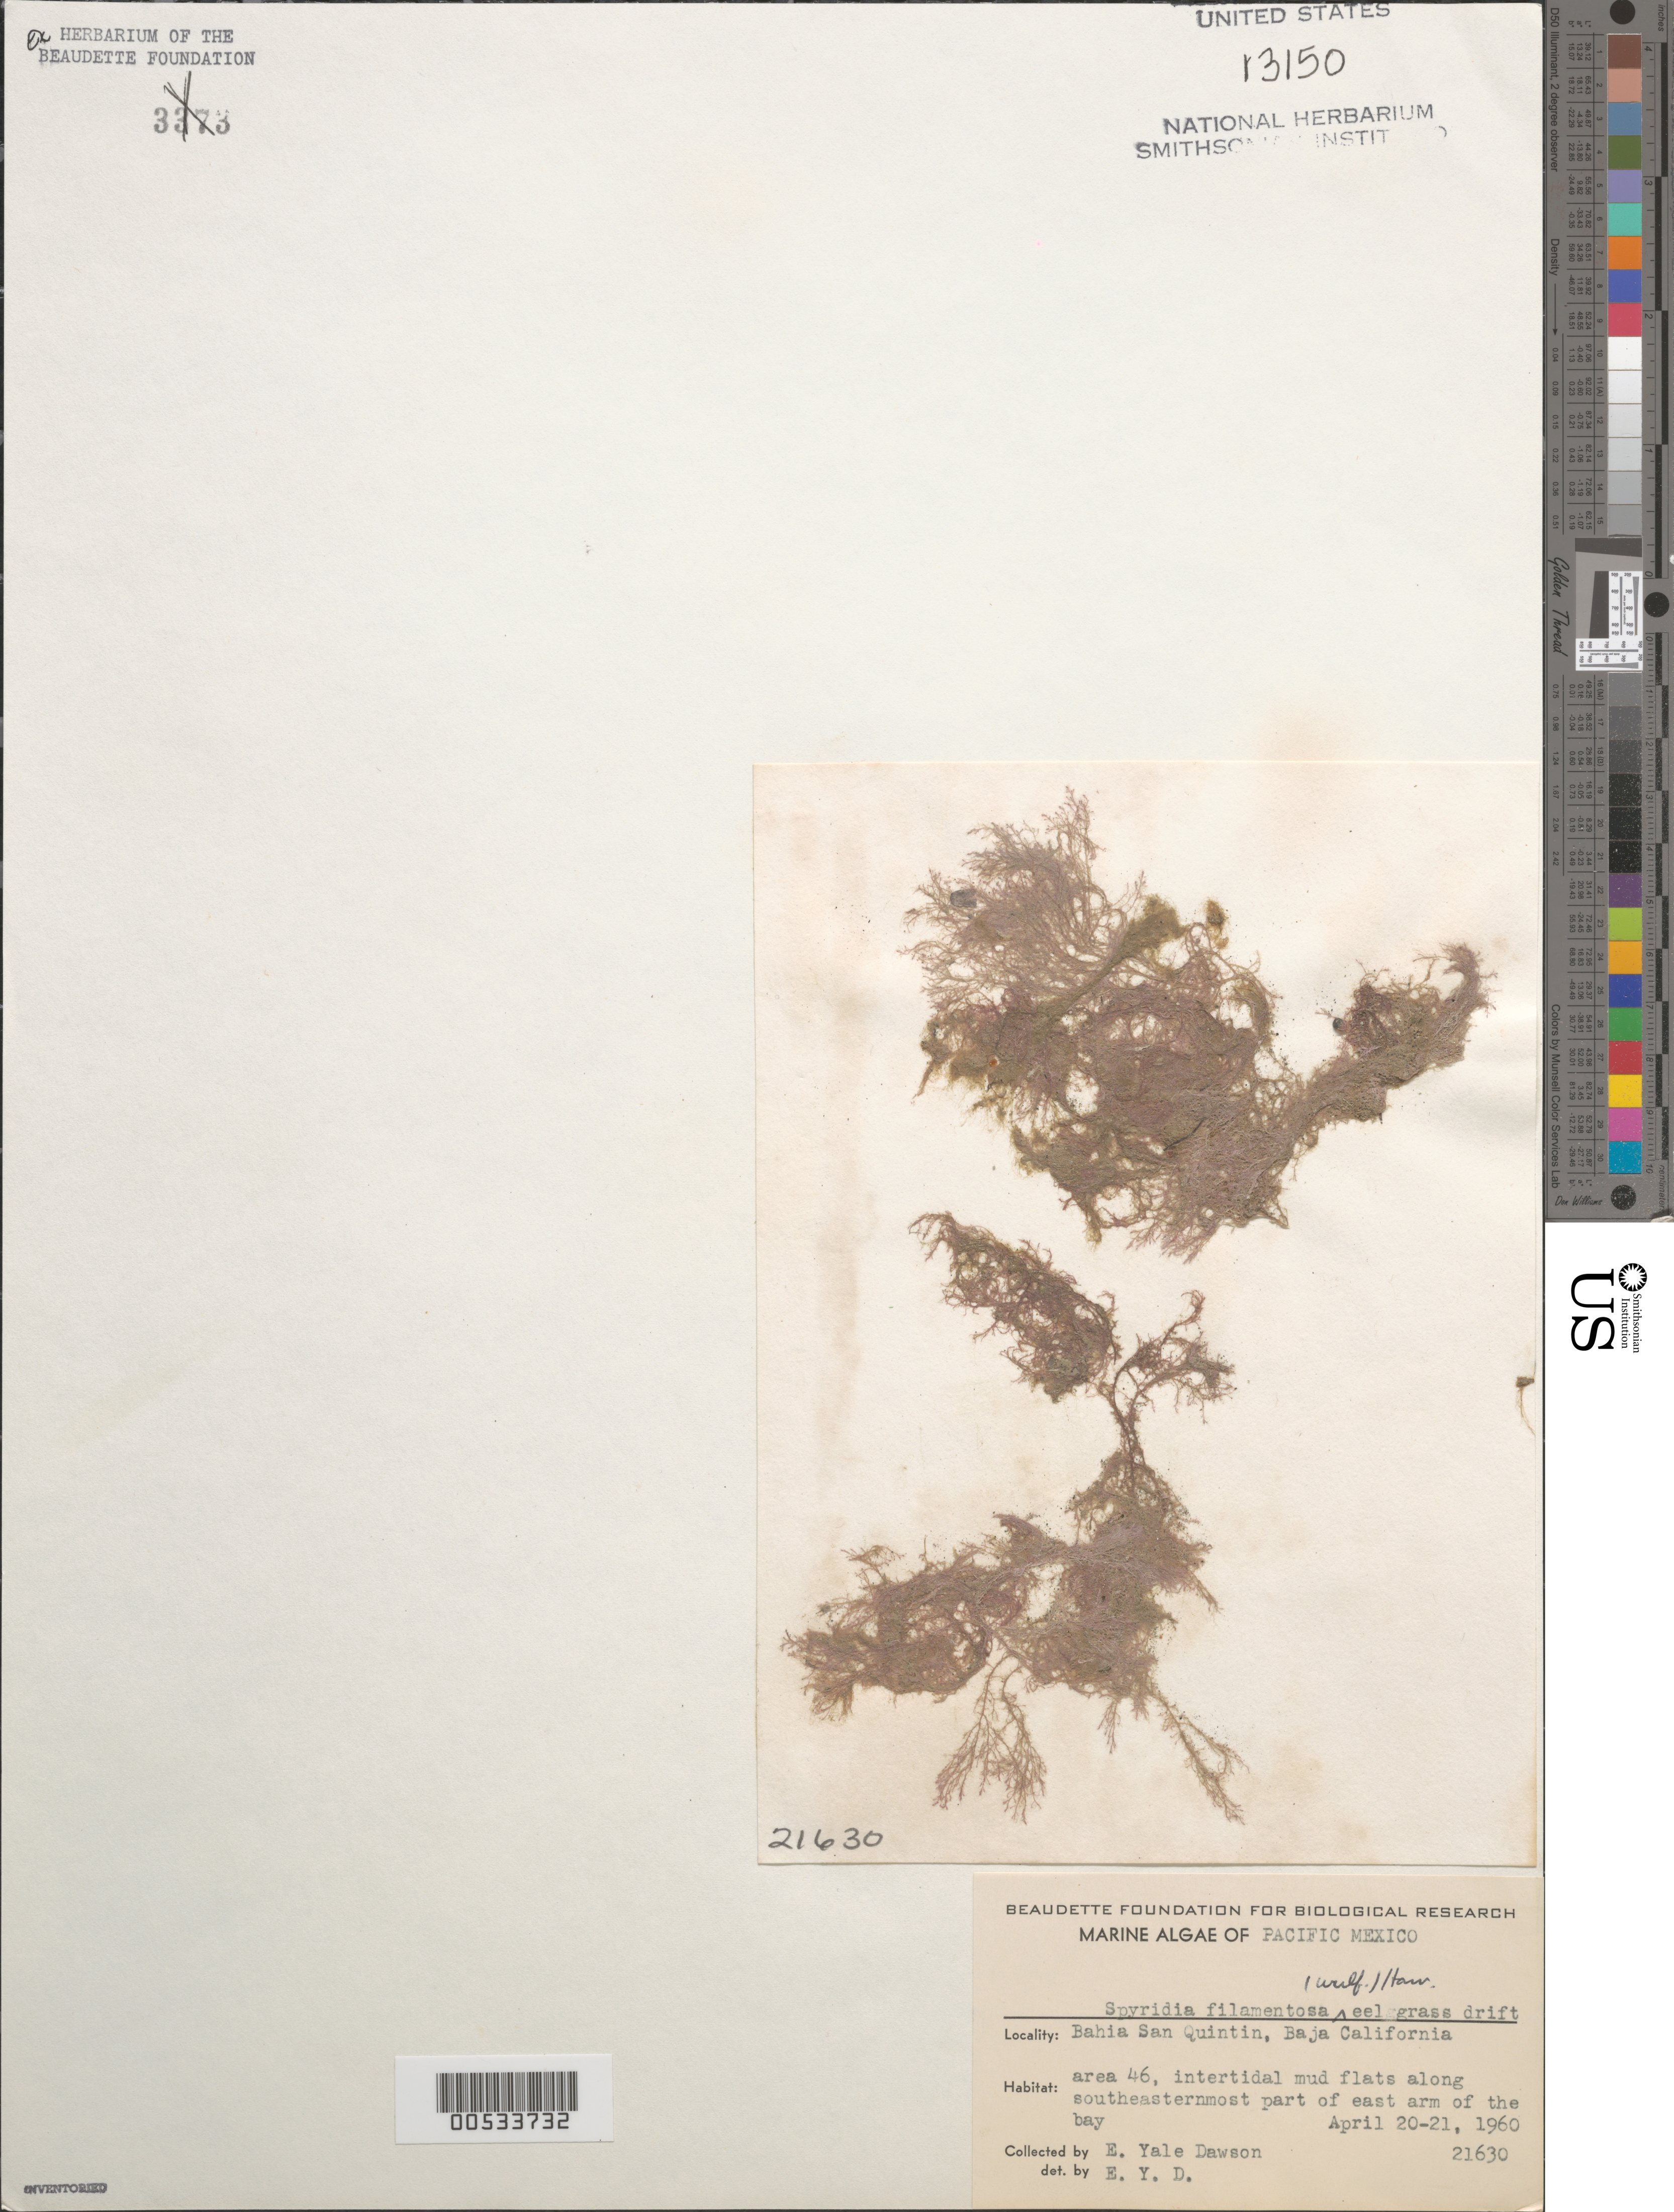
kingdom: Plantae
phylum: Rhodophyta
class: Florideophyceae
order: Ceramiales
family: Spyridiaceae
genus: Spyridia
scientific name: Spyridia filamentosa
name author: (Wulfen) Harv.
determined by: Dawson, E. Y.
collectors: E. Y. Dawson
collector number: EYD 21630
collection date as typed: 20 Apr 1960 TO 21 Apr 1960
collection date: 1960-04-20/1960-04-21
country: Mexico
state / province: Baja California Norte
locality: Bahia San Quintin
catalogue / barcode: US 13150